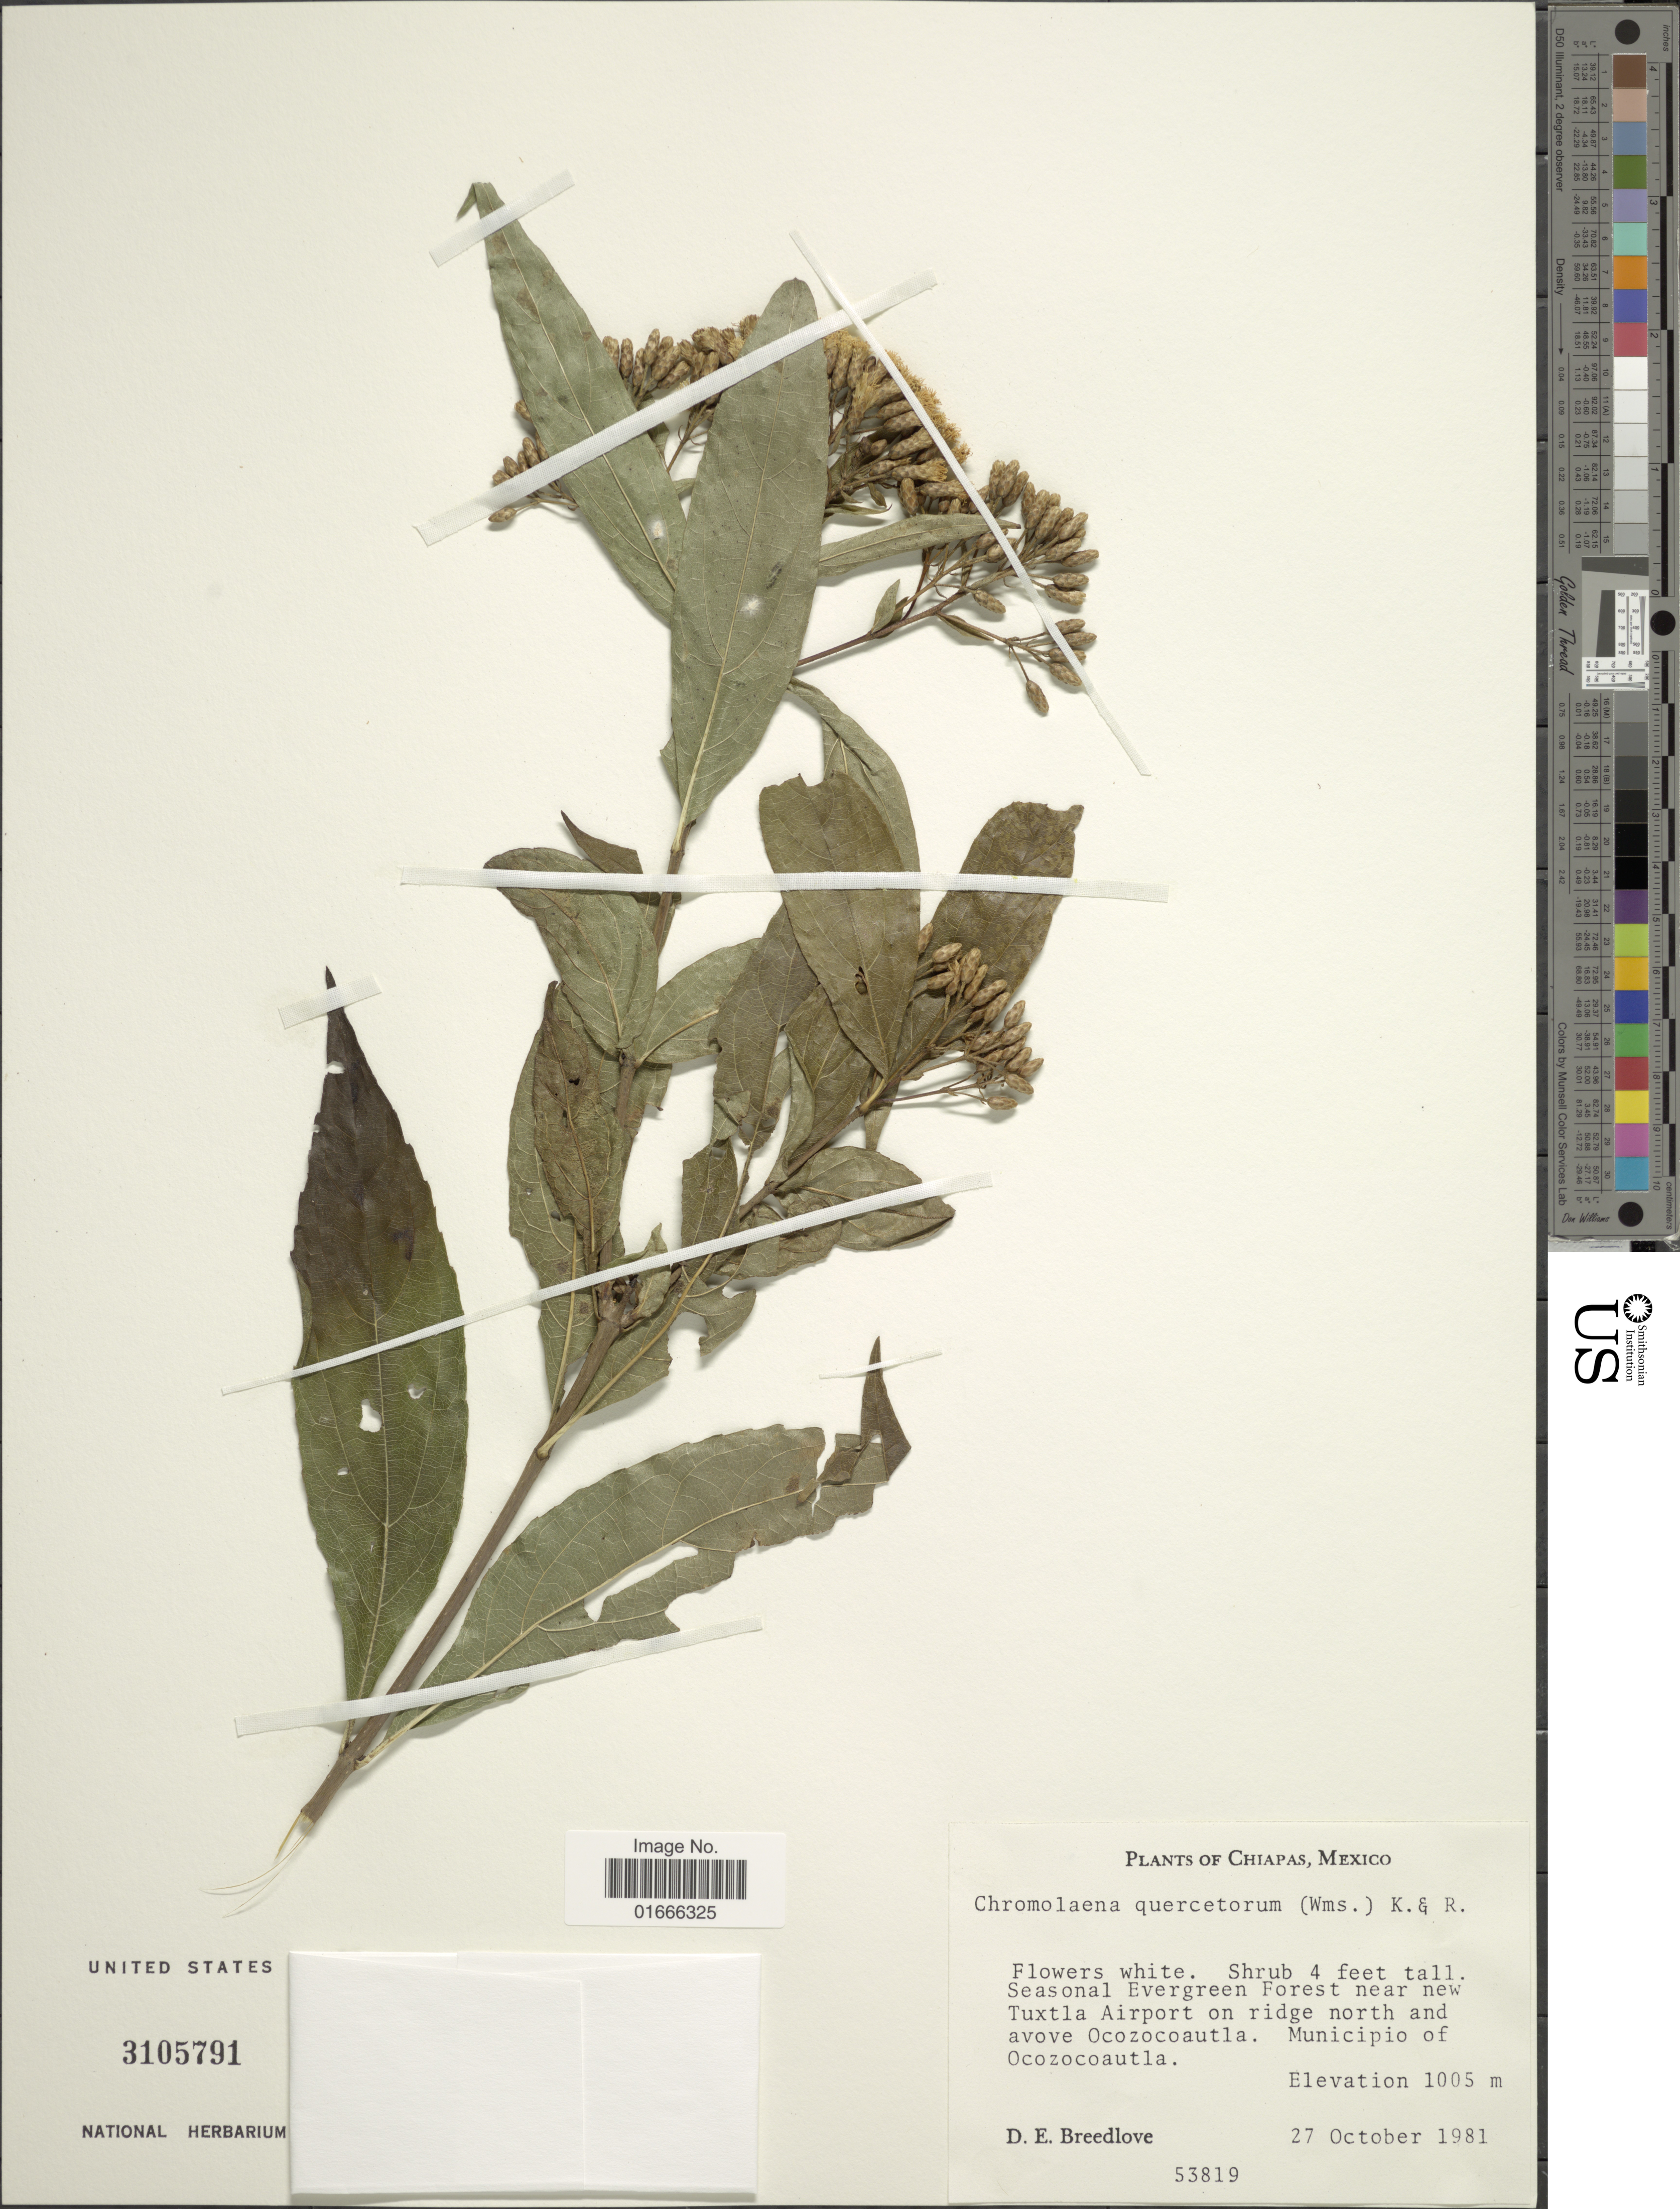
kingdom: Plantae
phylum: Tracheophyta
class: Magnoliopsida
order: Asterales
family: Asteraceae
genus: Chromolaena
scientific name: Chromolaena quercetorum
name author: (L.O. Williams) R.M. King & H. Rob.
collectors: D. E. Breedlove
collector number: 53819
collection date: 1981-10-27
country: Mexico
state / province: Chiapas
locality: Near new Tuxtla Airport on ridge north and above Ocozocoautla, Municipio of Ocozocoautla.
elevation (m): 1005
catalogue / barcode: US 3105791